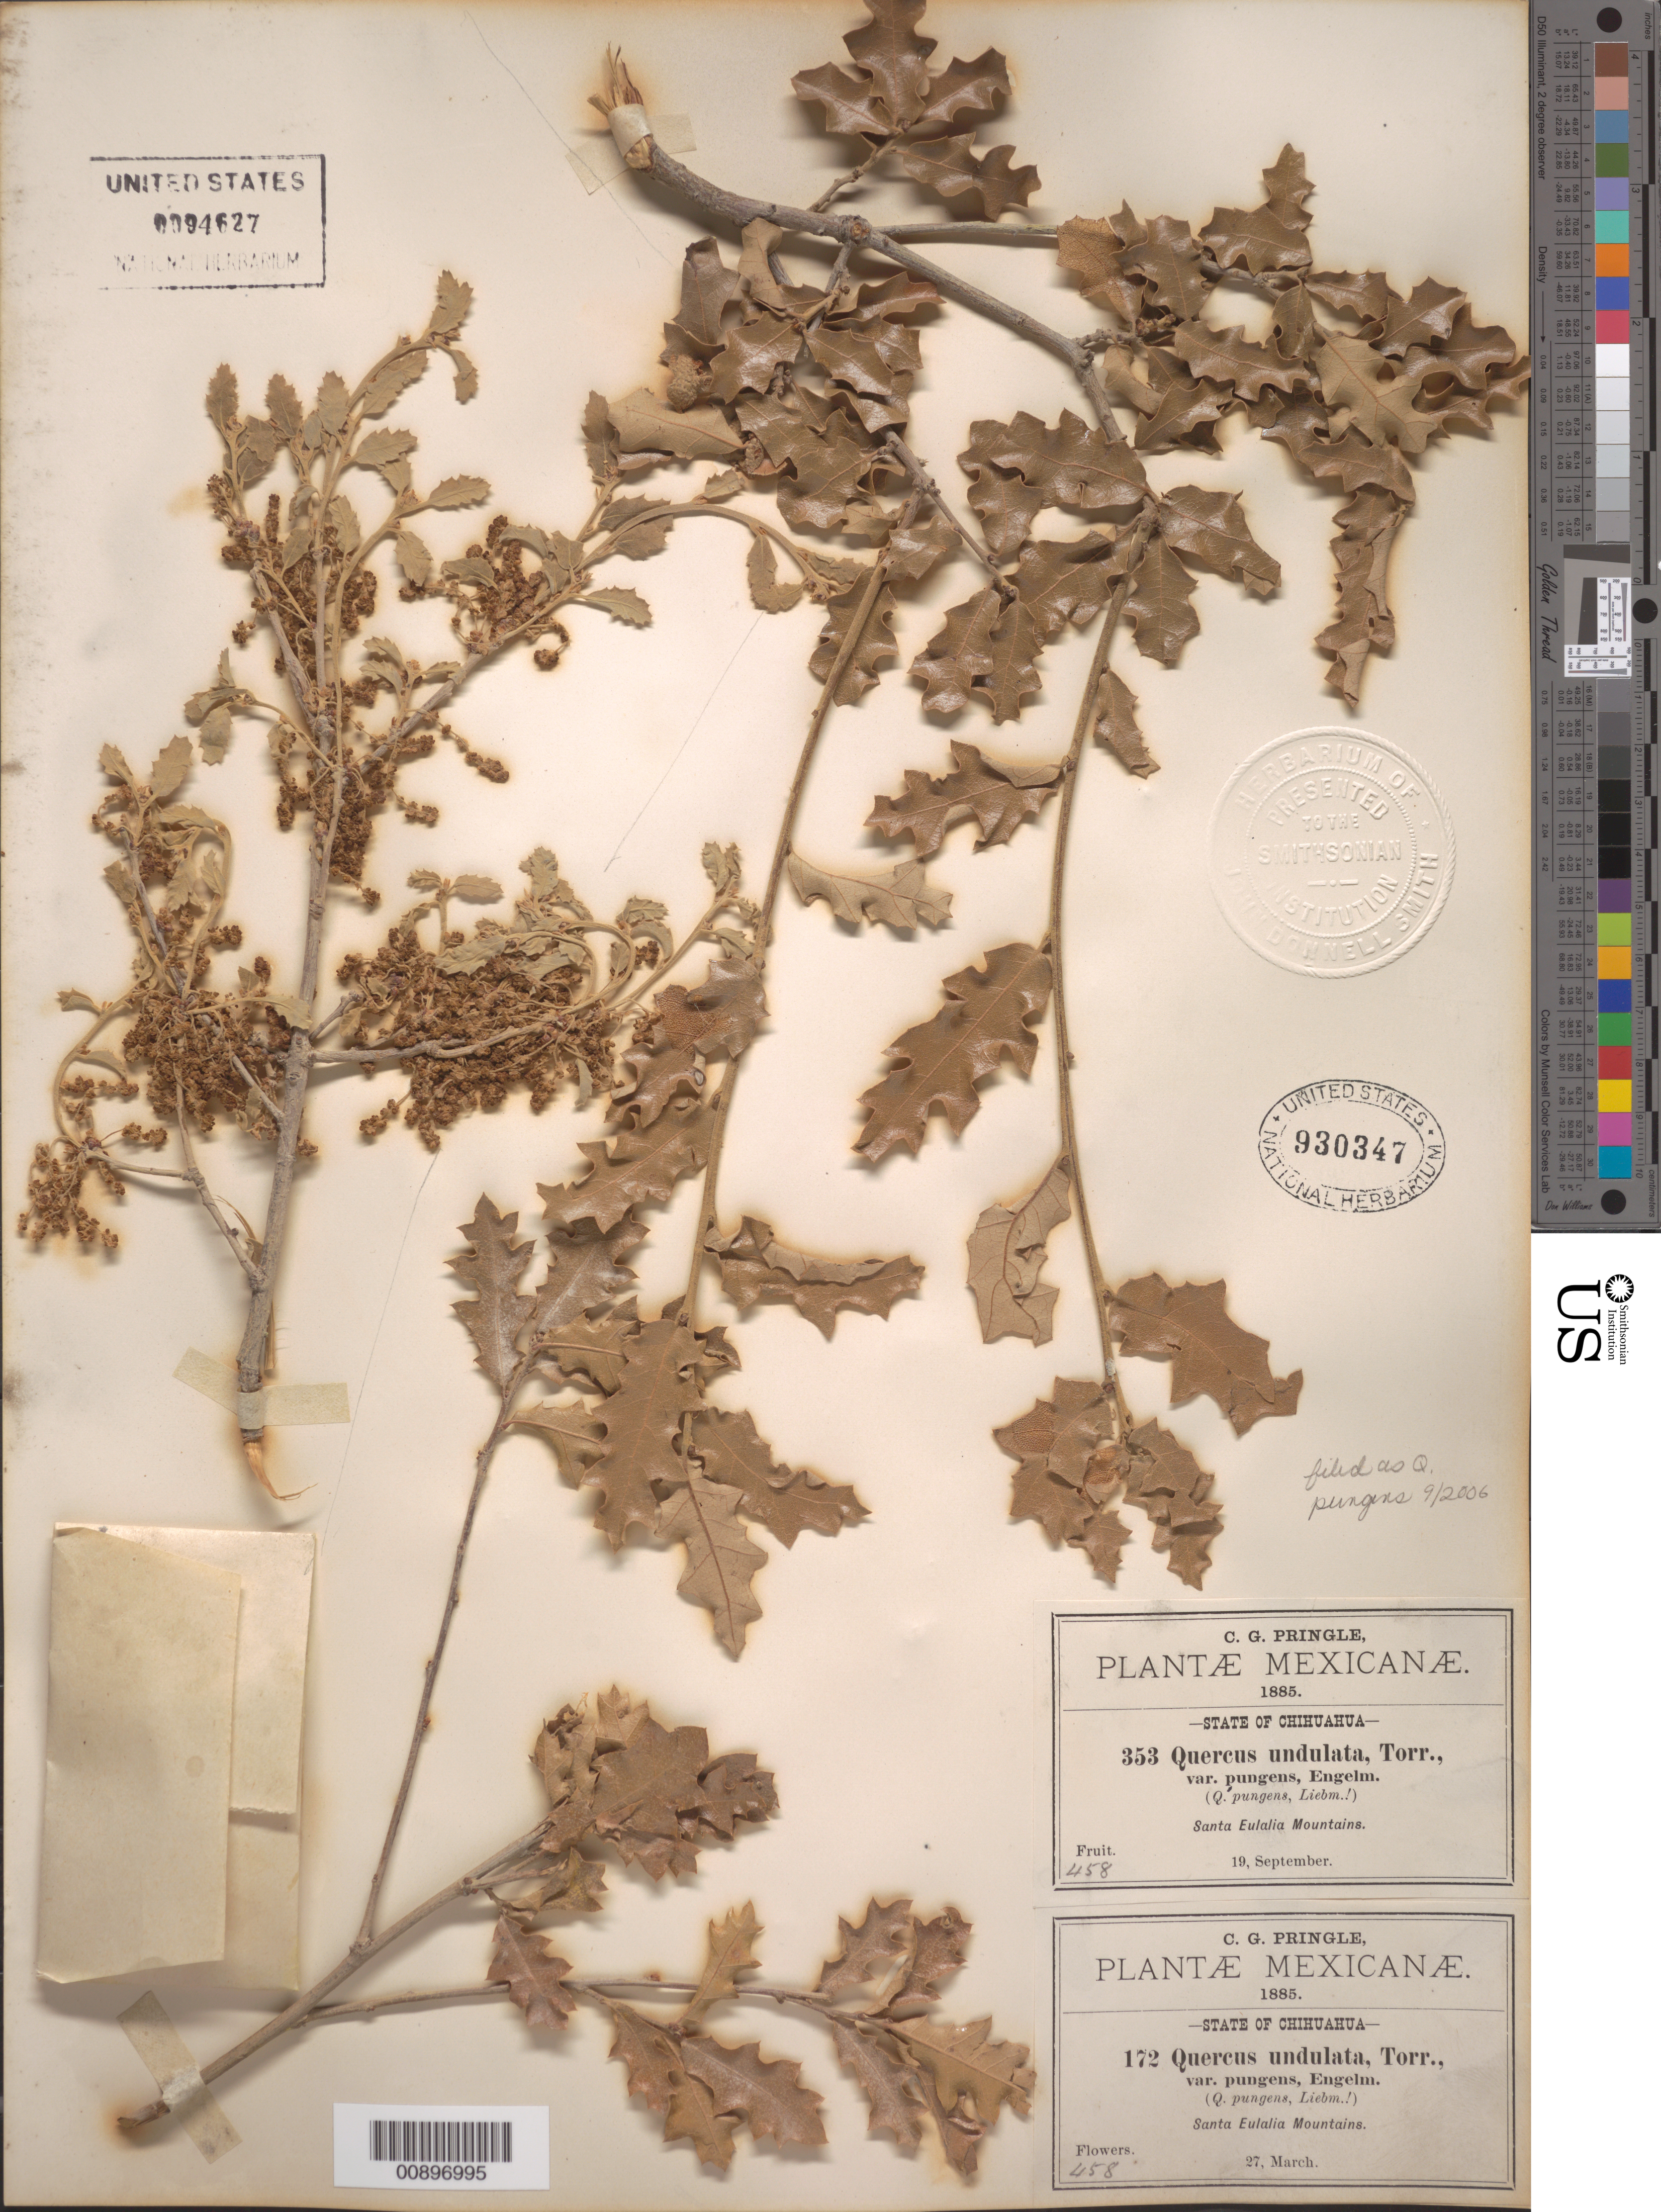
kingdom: Plantae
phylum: Tracheophyta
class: Magnoliopsida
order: Fagales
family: Fagaceae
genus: Quercus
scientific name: Quercus pungens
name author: Liebm.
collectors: C. G. Pringle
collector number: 353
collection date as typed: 19 Sep 1885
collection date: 1885-09-19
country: Mexico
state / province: Chihuahua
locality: Santa Eulalia Mountains.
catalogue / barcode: US 930347-2